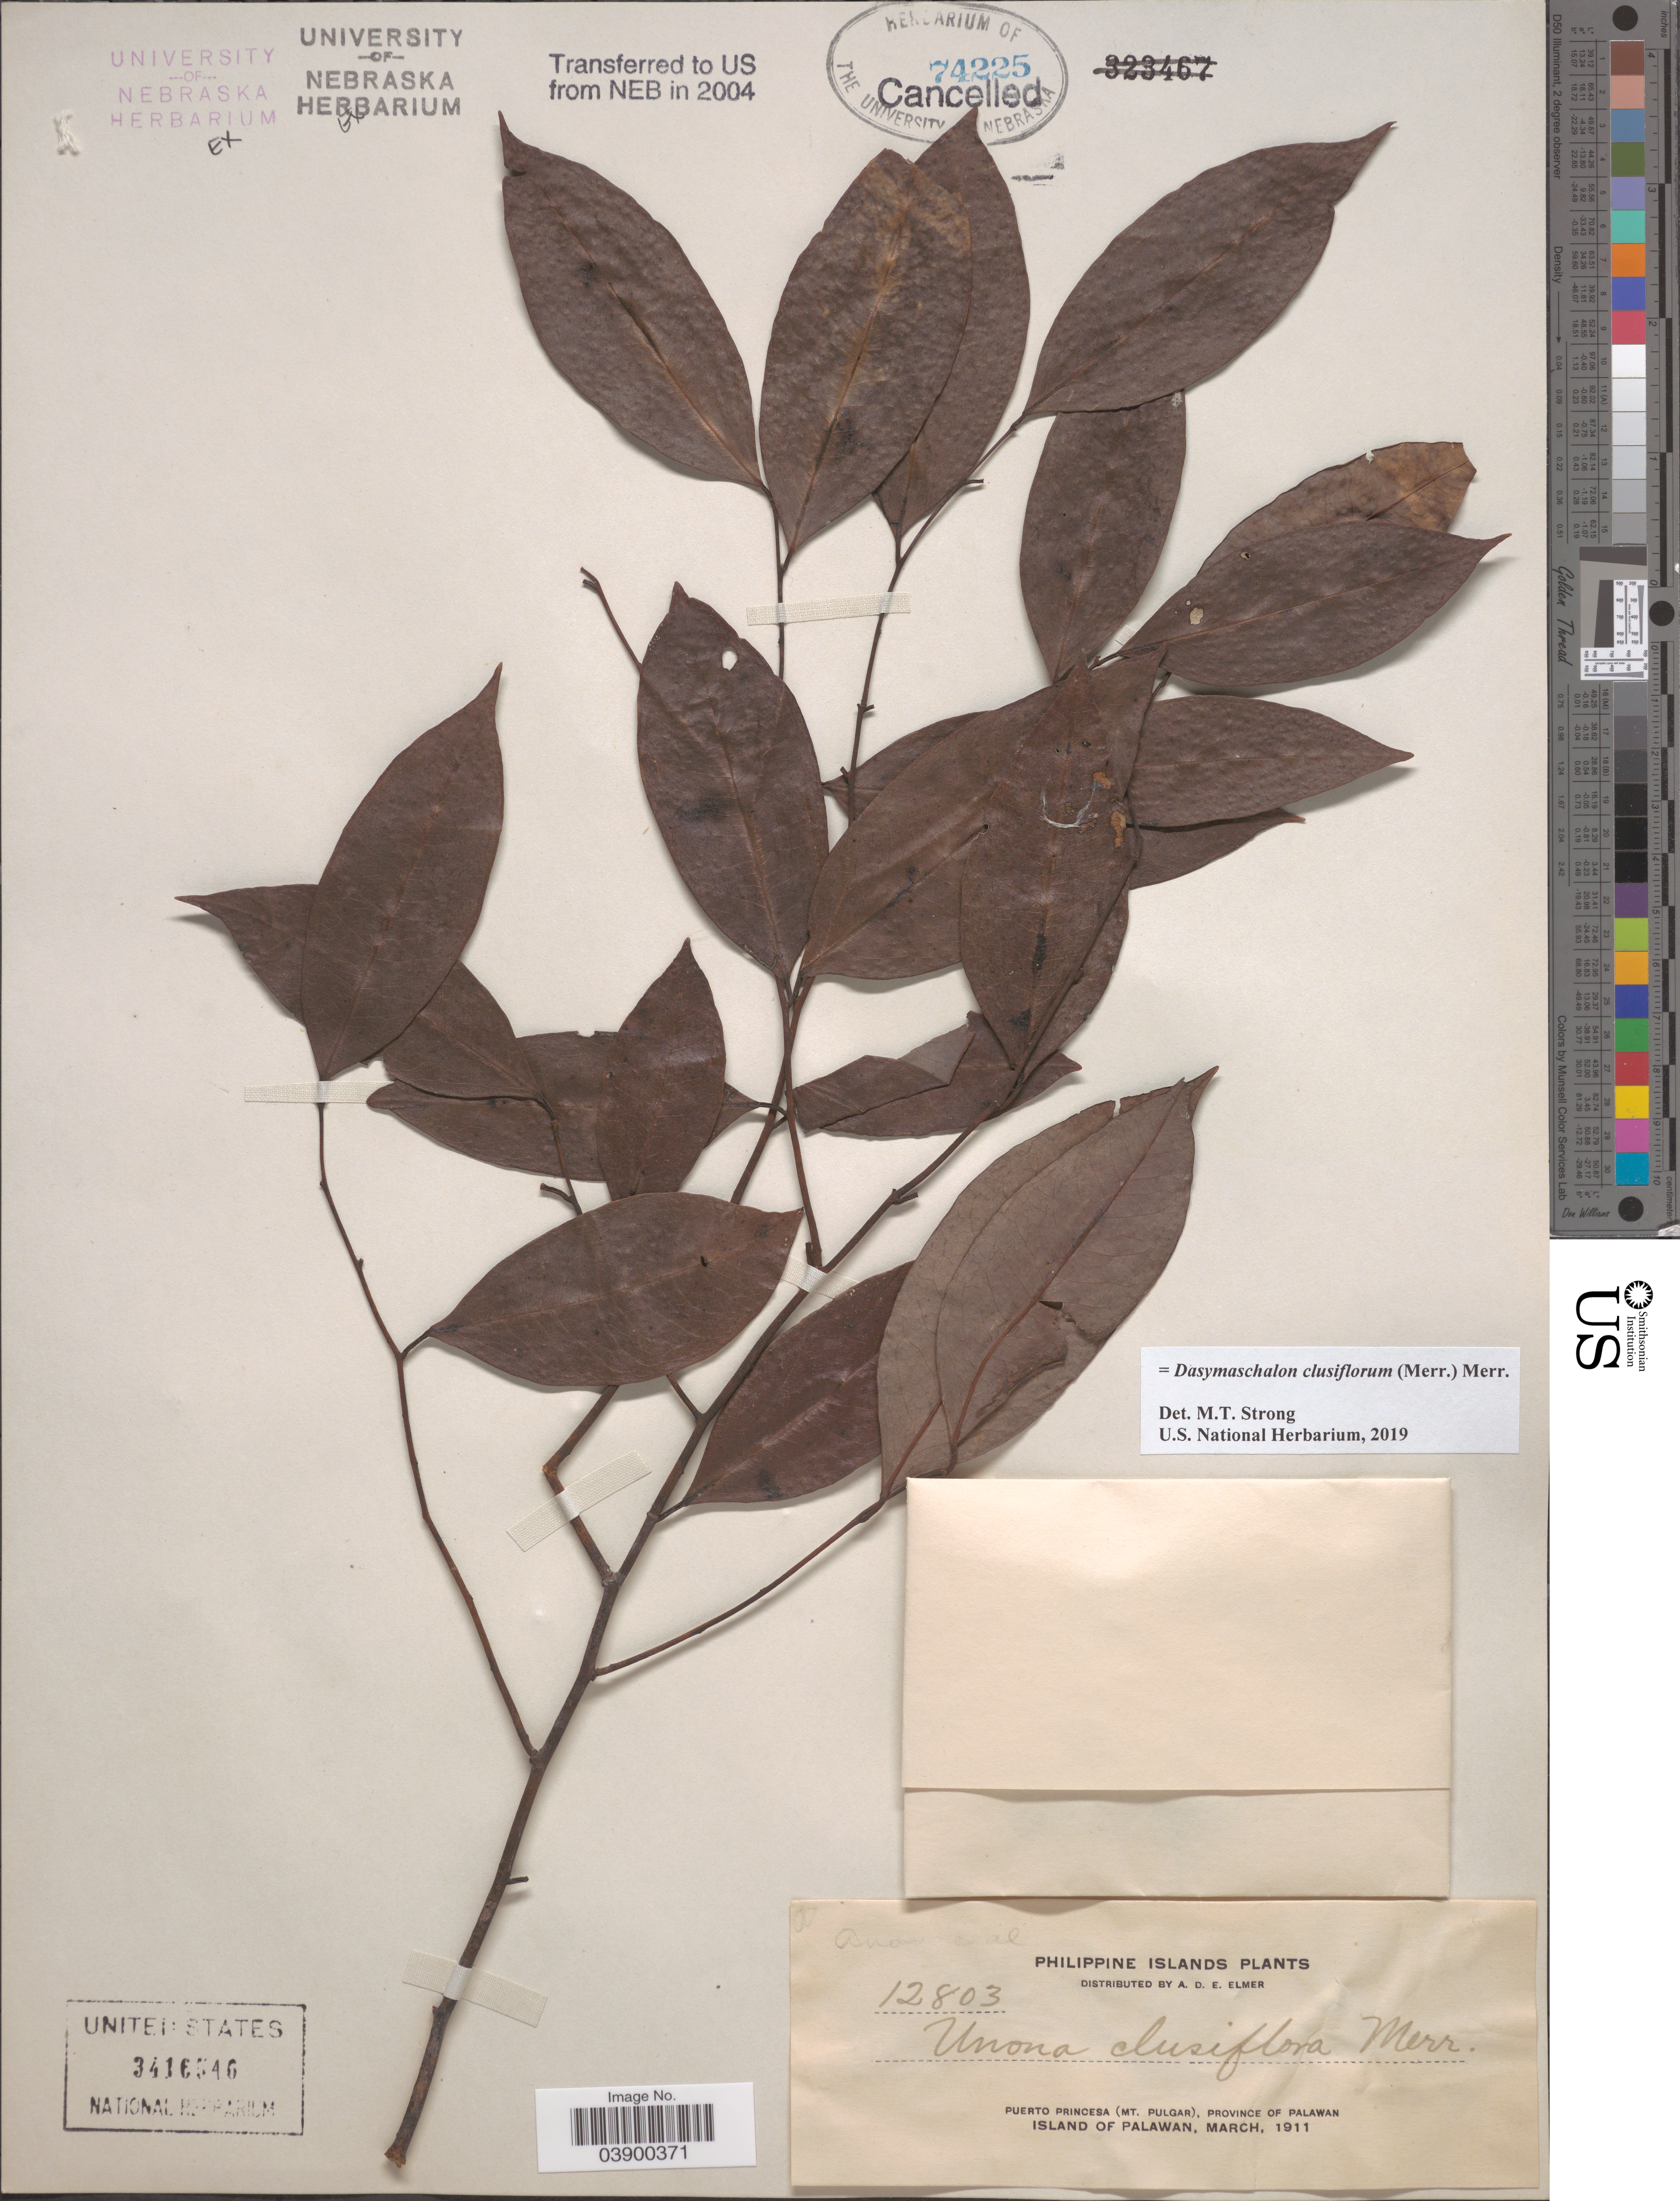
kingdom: Plantae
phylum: Tracheophyta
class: Magnoliopsida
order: Magnoliales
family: Annonaceae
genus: Dasymaschalon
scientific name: Dasymaschalon clusiflorum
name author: (Merr.) Merr.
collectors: A. D. E. Elmer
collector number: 12803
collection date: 1911-03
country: Philippines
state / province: Mimaropa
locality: Puerto Princesa (Mt. Pulgar), Province of Palawan. Island of Palawan.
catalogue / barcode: US 3416546